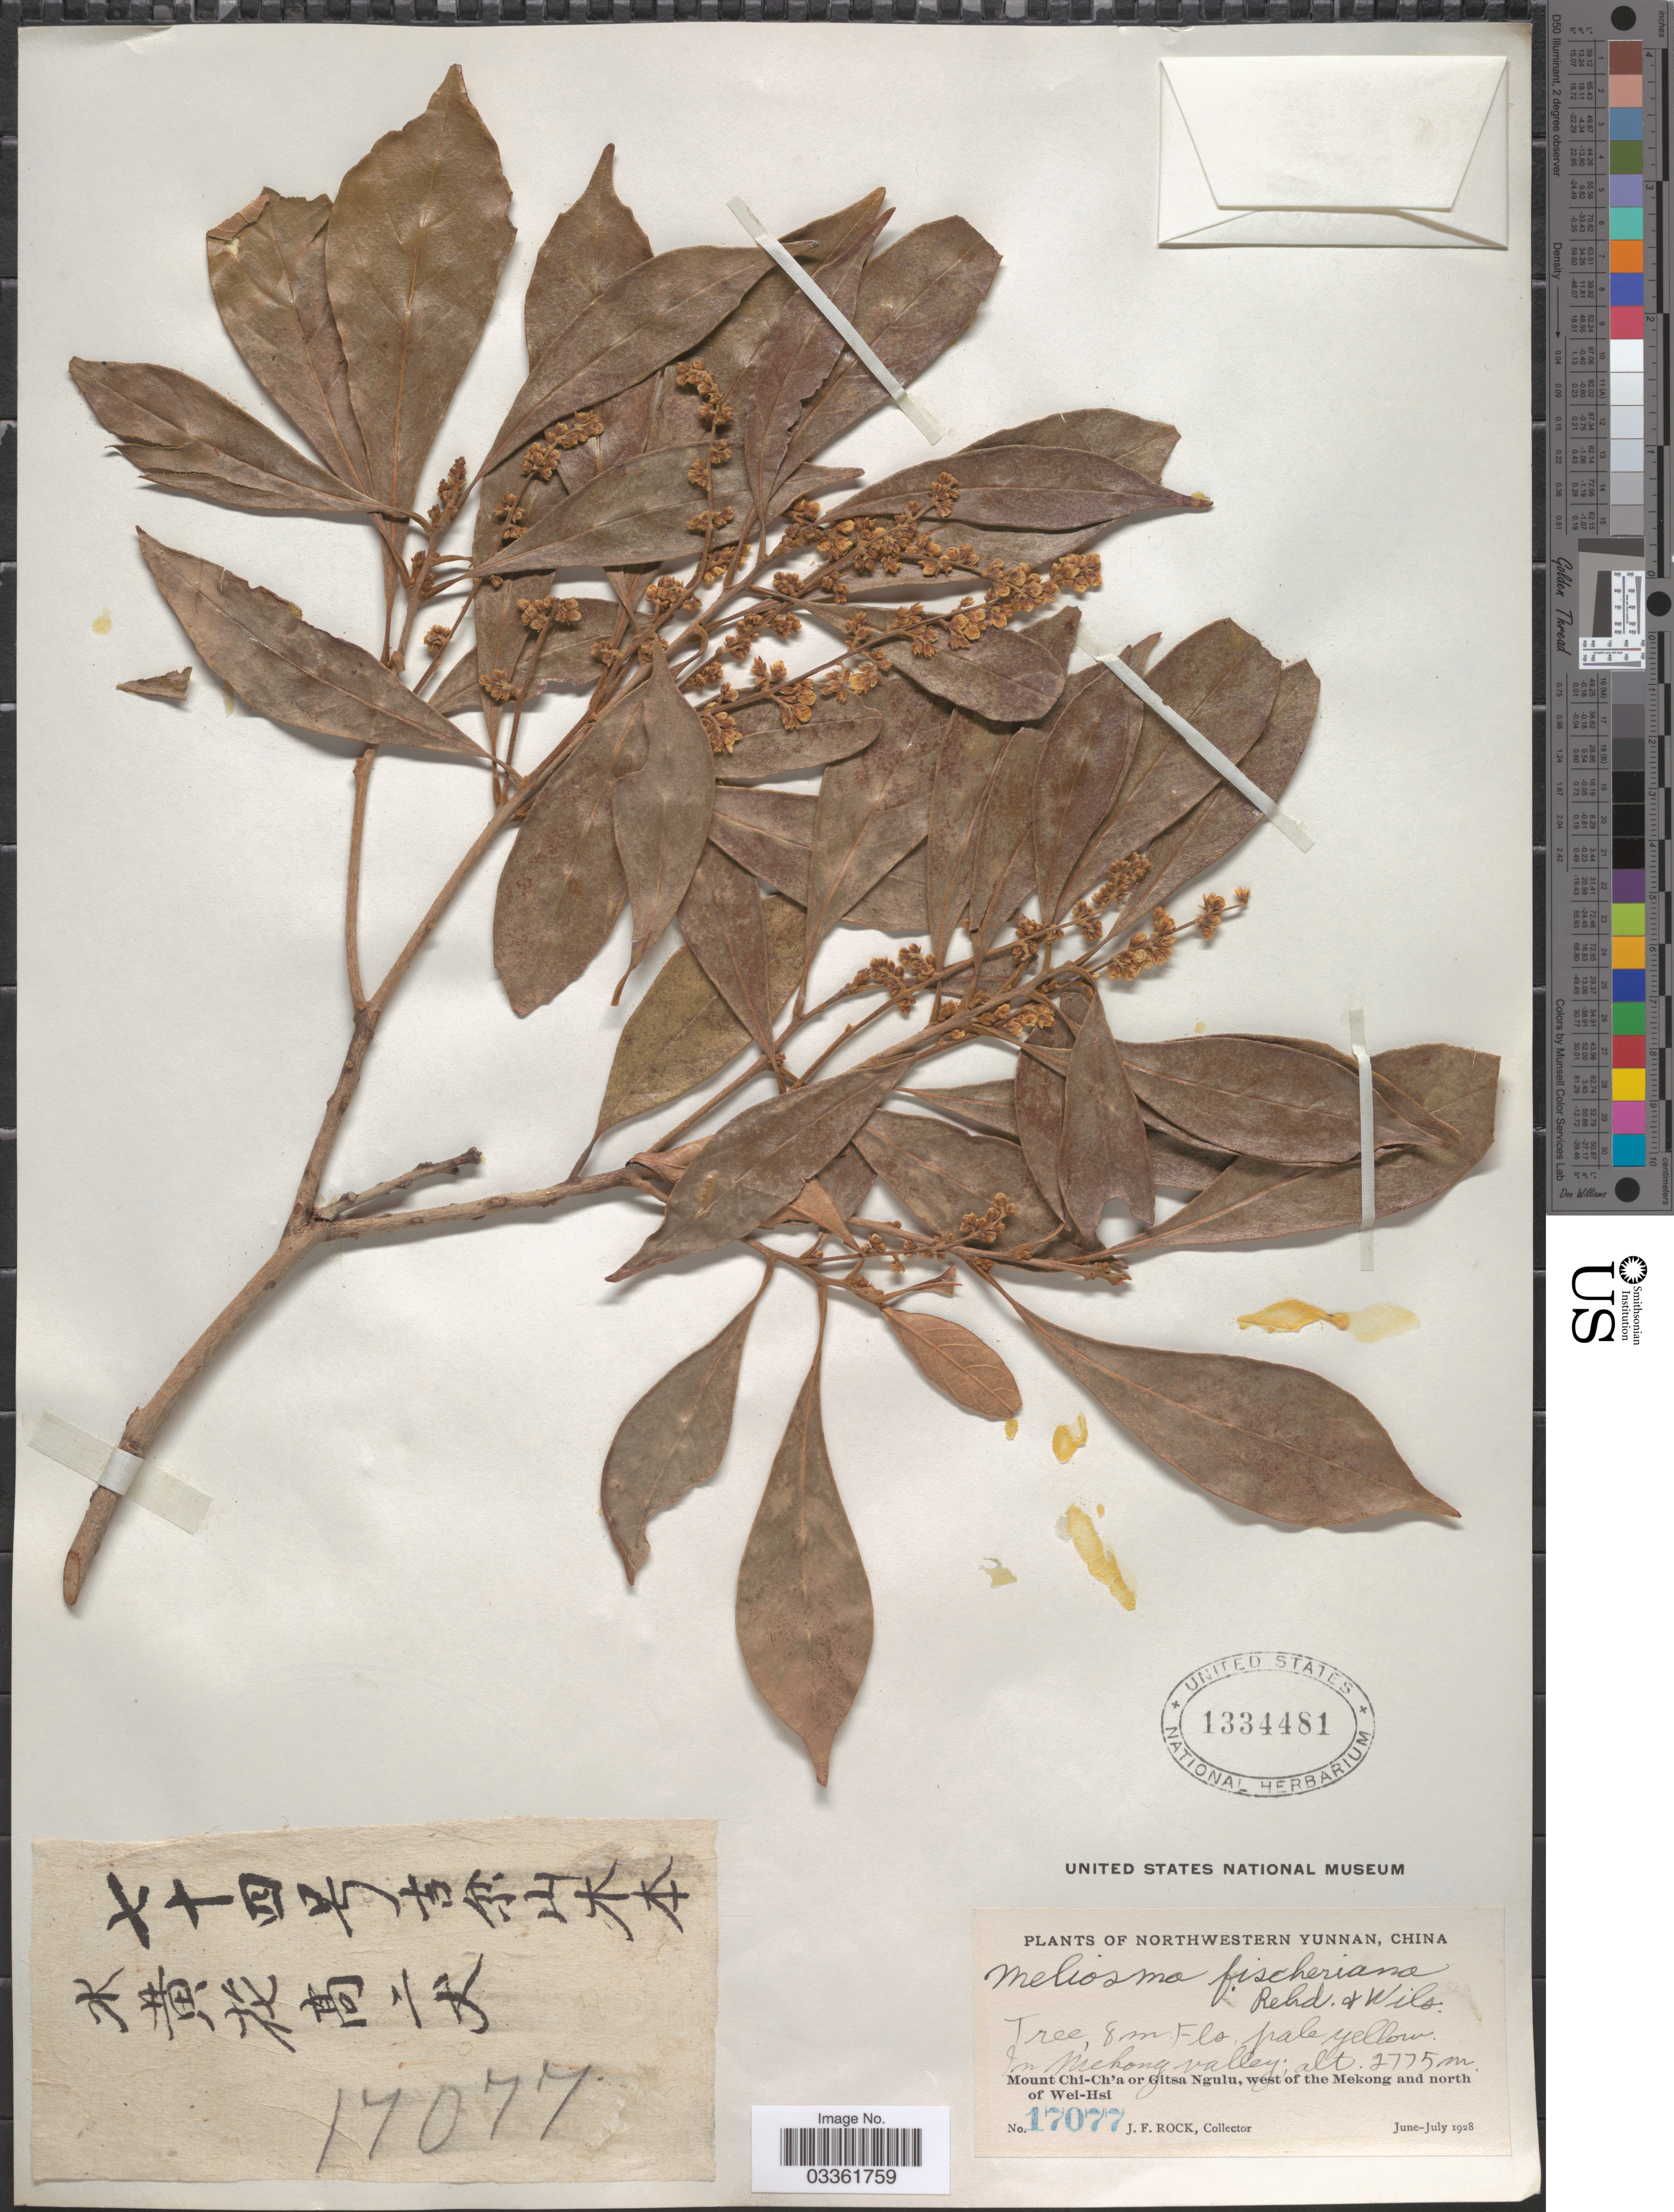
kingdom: Plantae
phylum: Tracheophyta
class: Magnoliopsida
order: Proteales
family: Sabiaceae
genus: Meliosma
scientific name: Meliosma fischeriana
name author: Rehder & E.H. Wilson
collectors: J. Rock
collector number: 17077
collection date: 1928-06/1928-07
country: China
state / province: Yunnan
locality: Northwestern Yunnan. In Mekong valley. Mount Chi-Ch'a or Gitsa Ngulu, west of the Mekong and north of Wei-Hsi.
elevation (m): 2775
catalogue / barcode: US 1334481